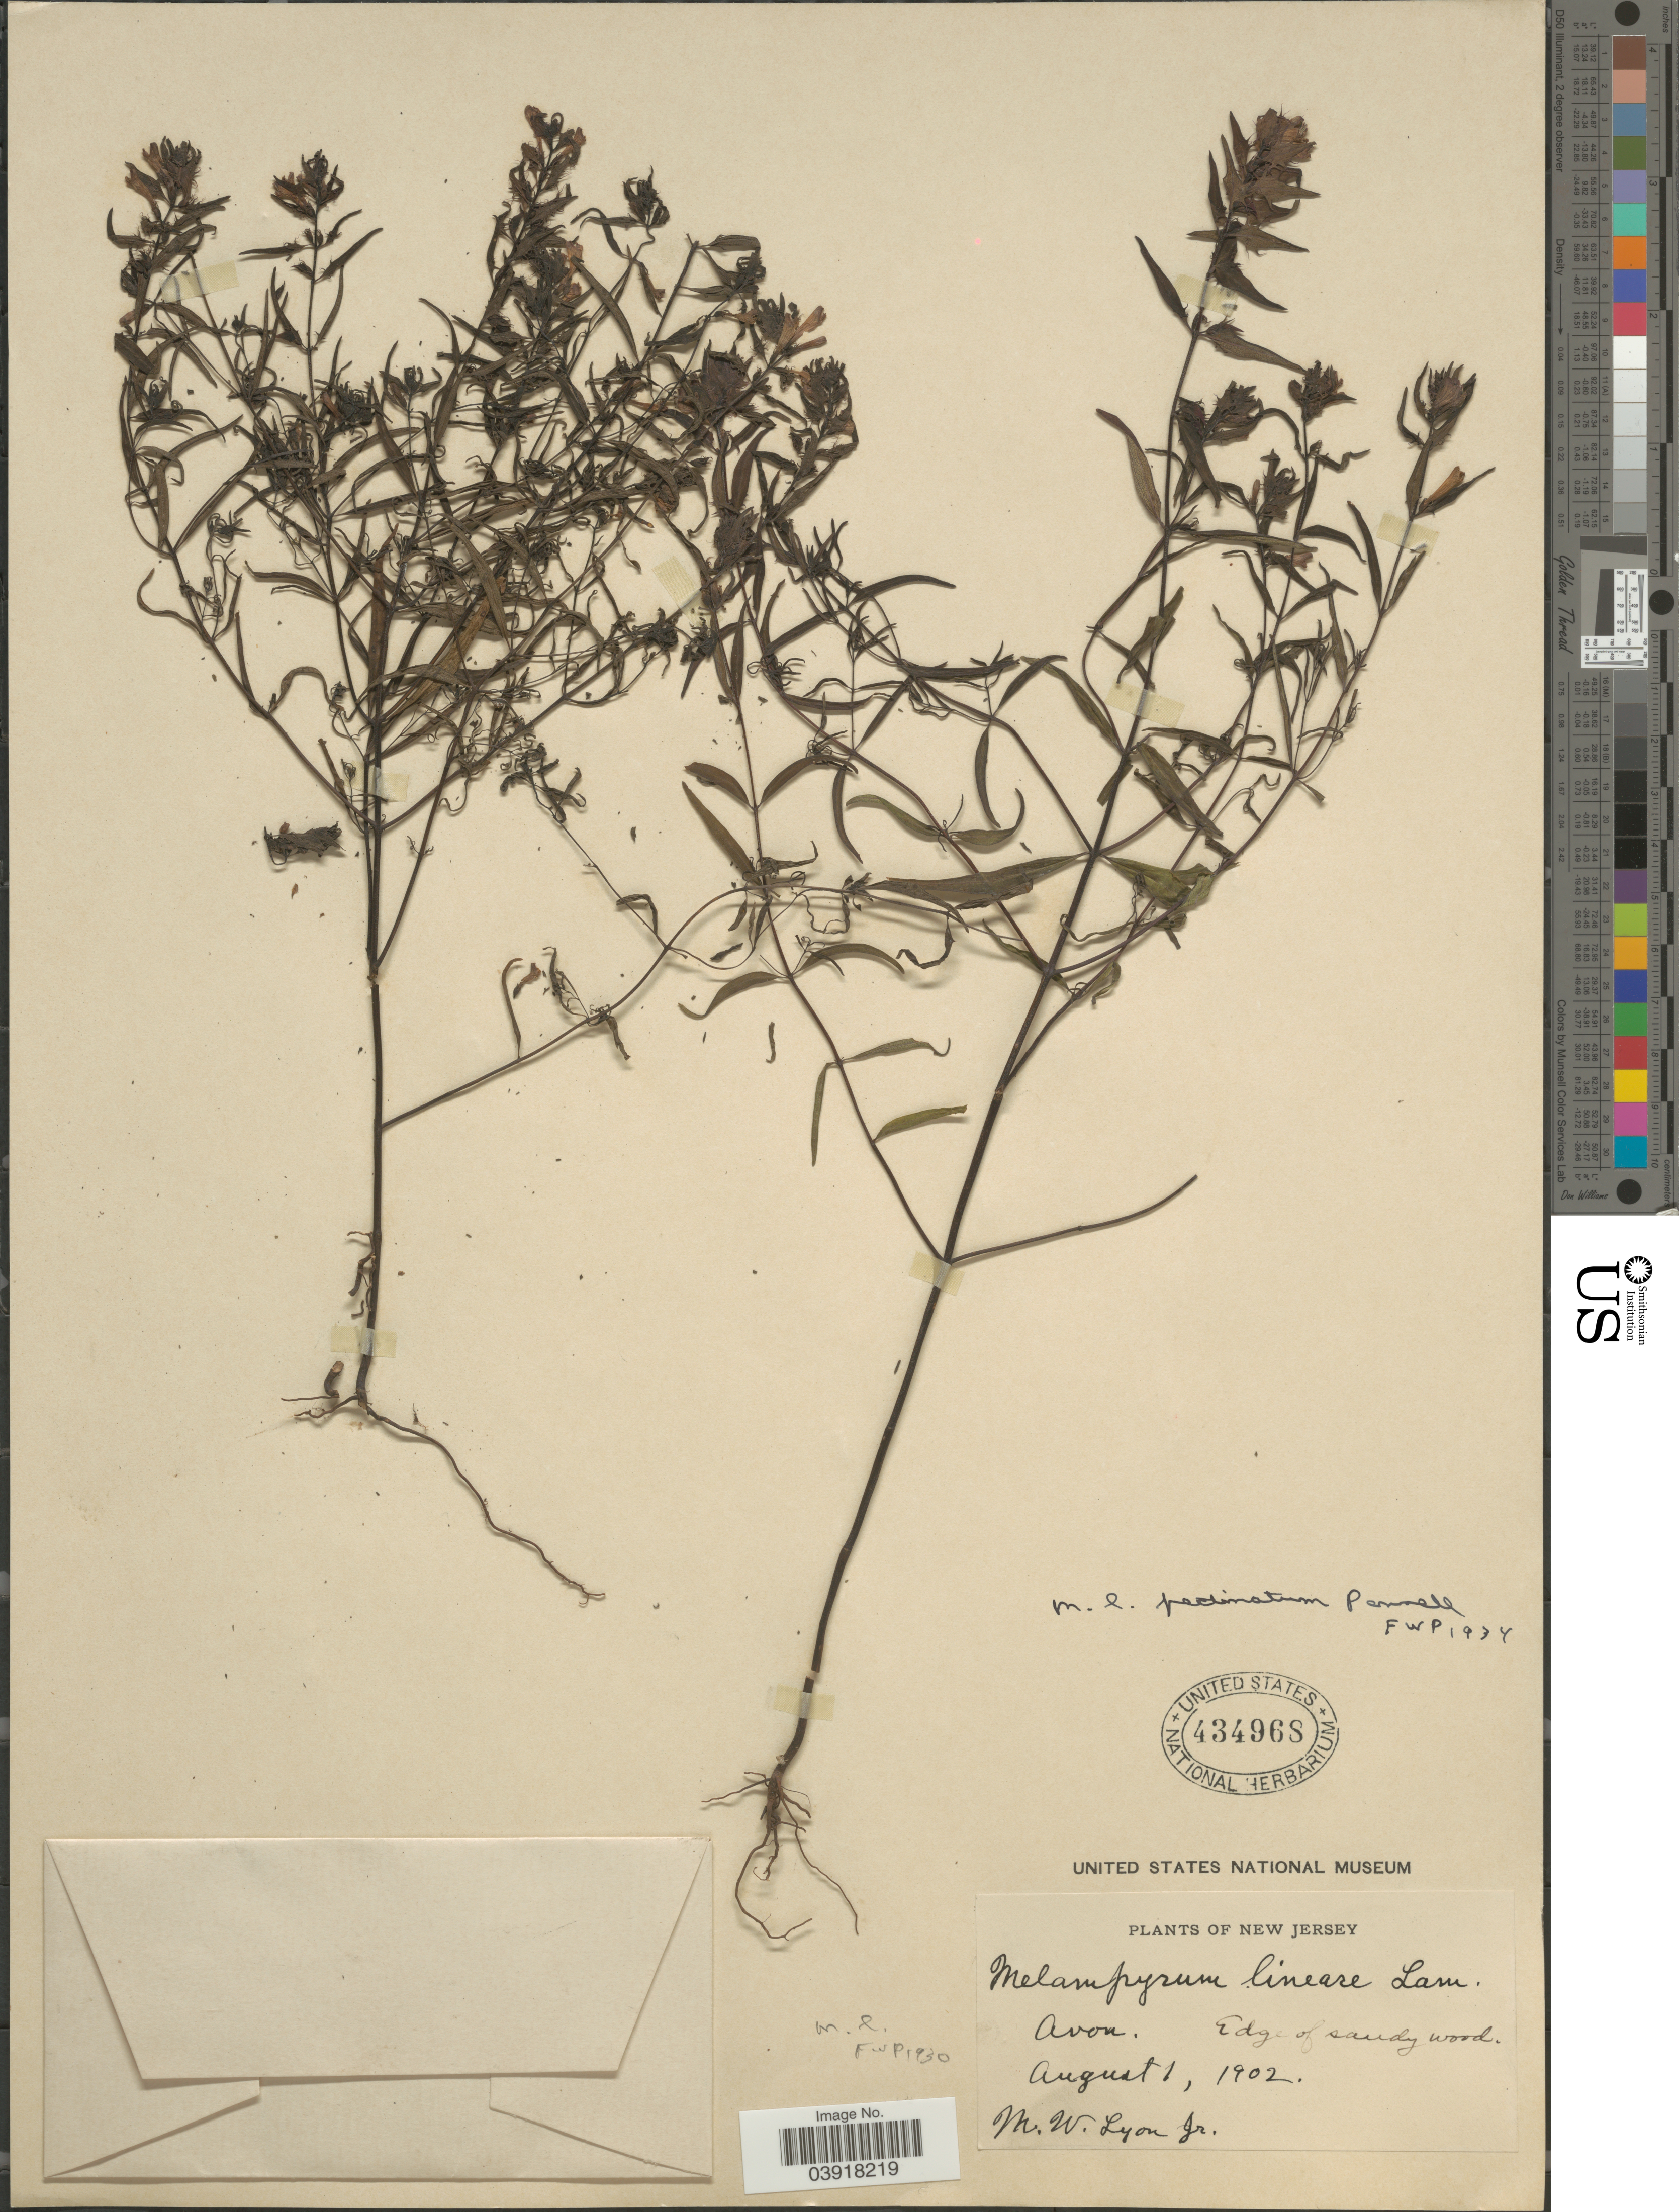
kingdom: Plantae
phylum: Tracheophyta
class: Magnoliopsida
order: Lamiales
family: Orobanchaceae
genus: Melampyrum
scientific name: Melampyrum lineare var. pectinatum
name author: (Pennell) Fernald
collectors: M. Lyon Jr.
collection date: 1902-08-01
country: United States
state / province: New Jersey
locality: Avon.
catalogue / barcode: US 434968